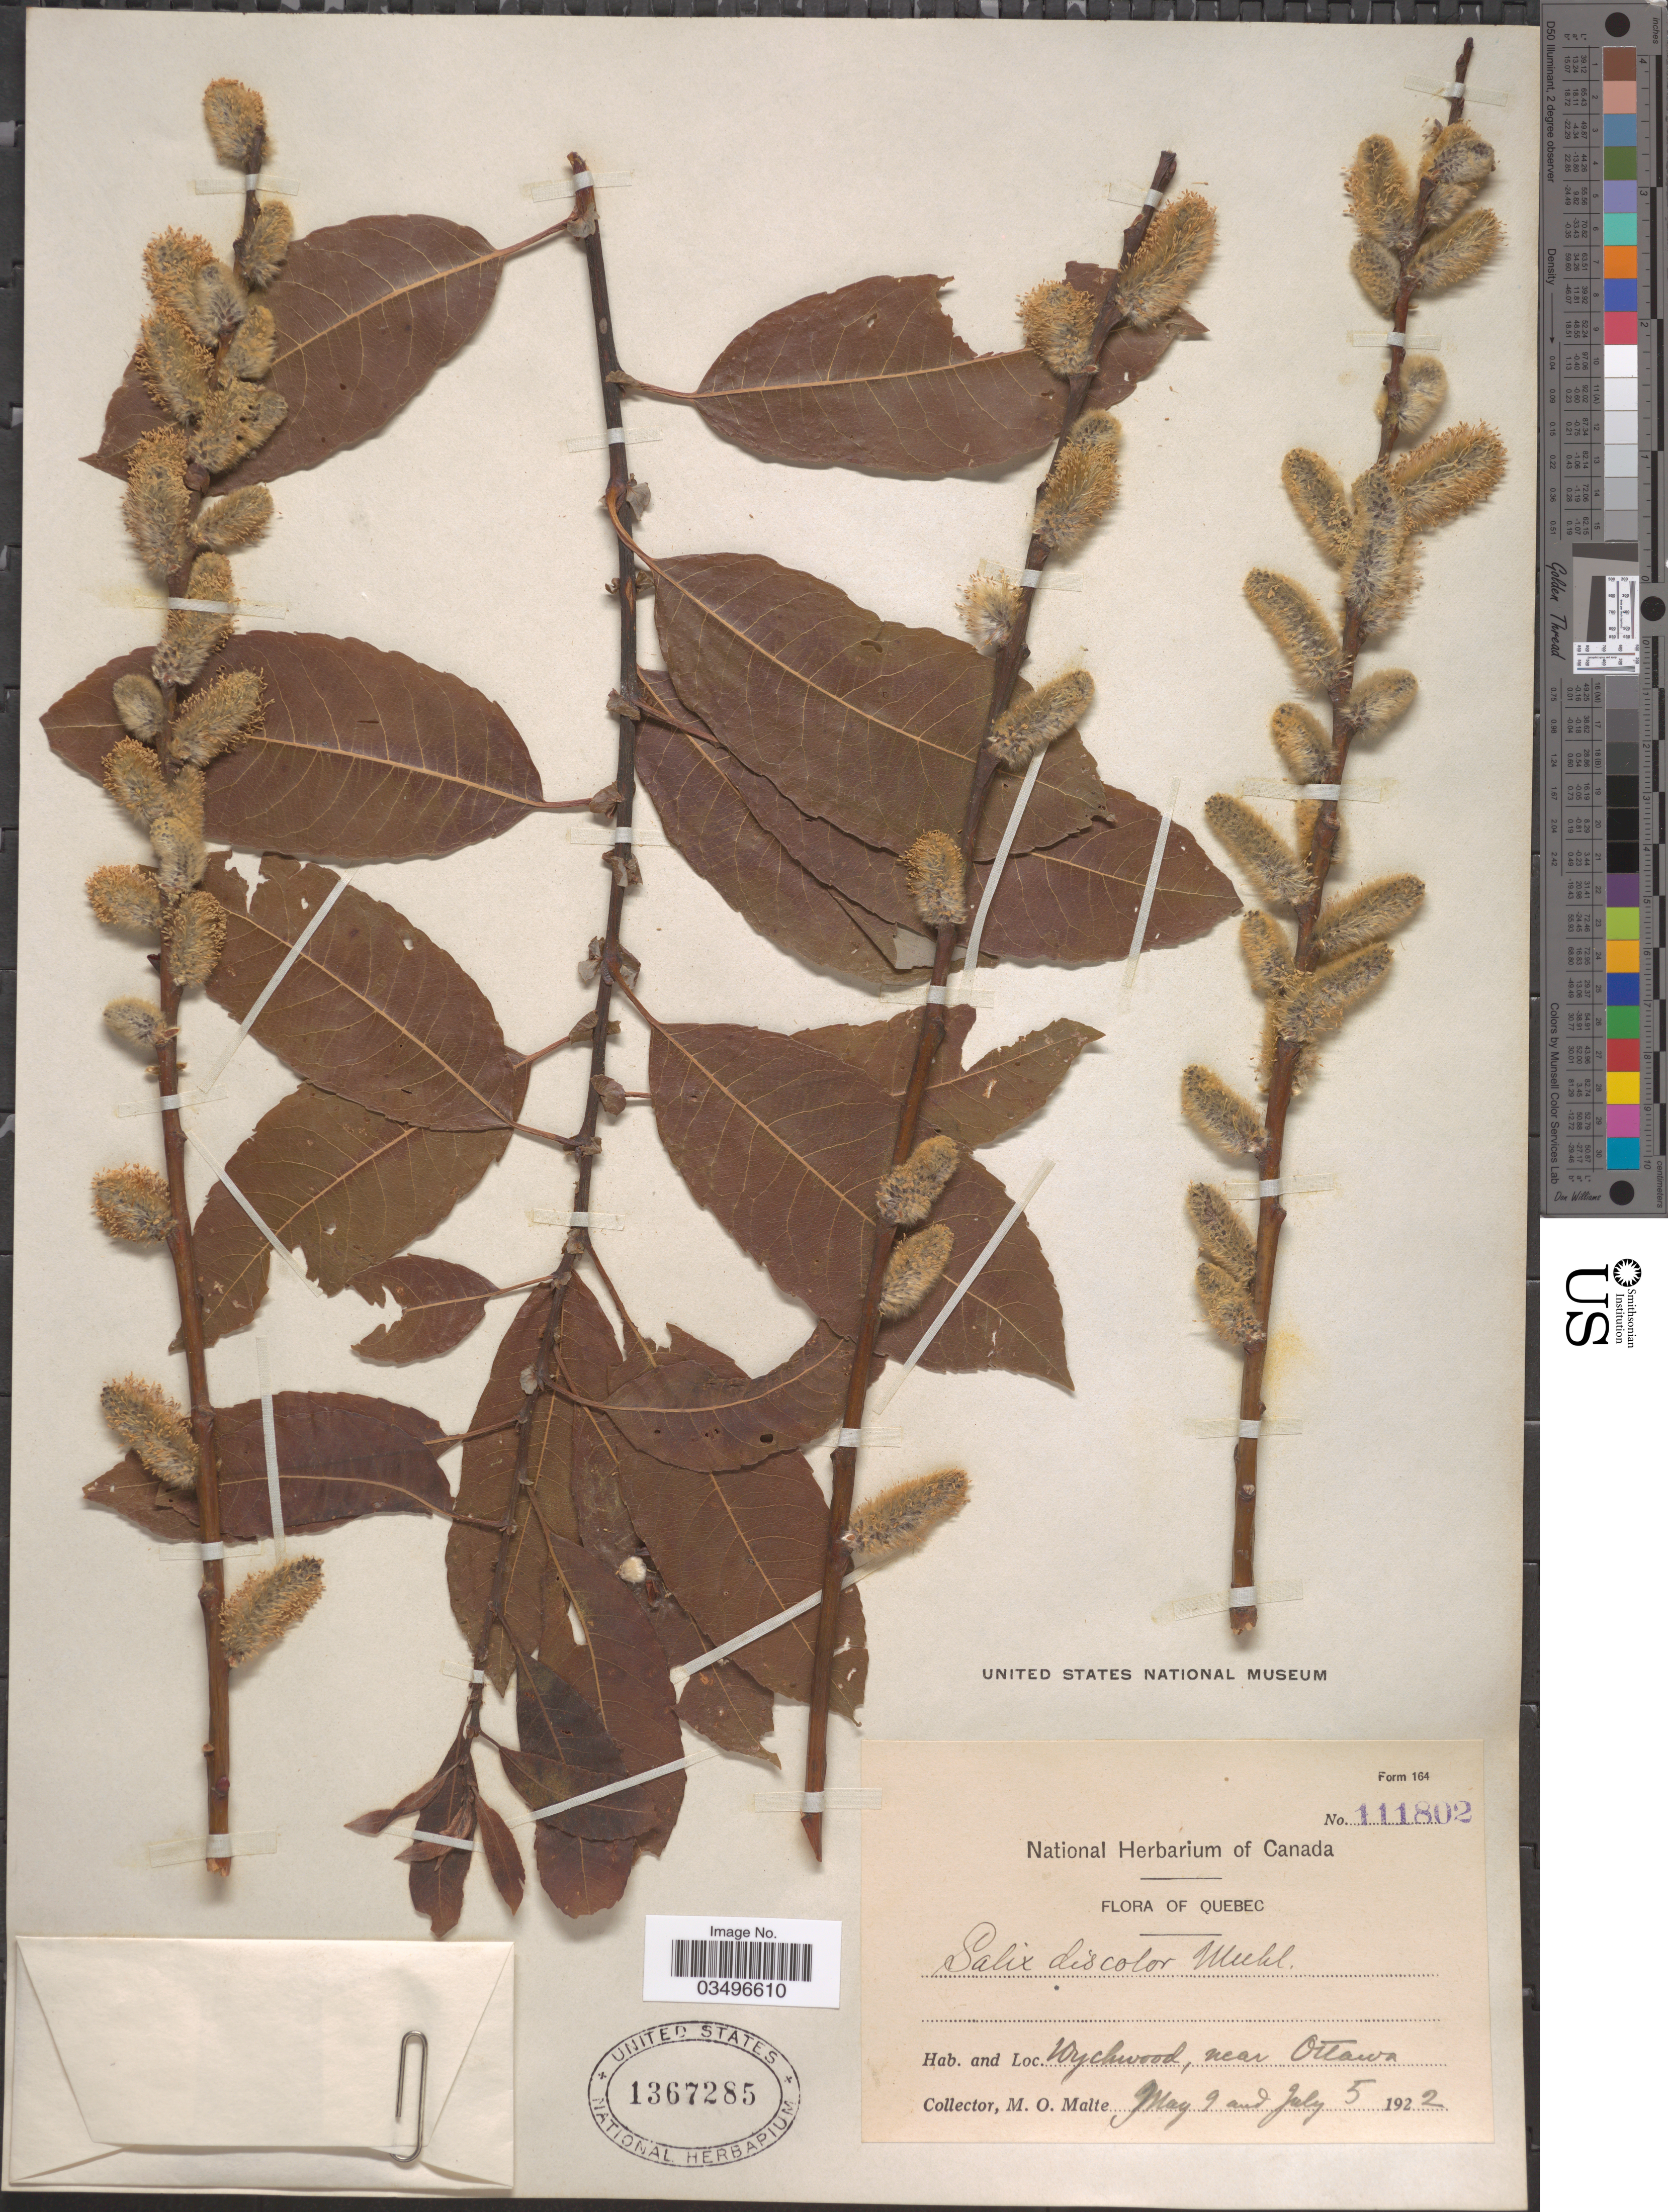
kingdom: Plantae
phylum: Tracheophyta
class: Magnoliopsida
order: Malpighiales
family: Salicaceae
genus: Salix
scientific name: Salix discolor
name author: Muhl.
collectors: M. O. Malte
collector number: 111802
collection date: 1922-05-09/1922-07-05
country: Canada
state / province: Quebec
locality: Wychwood, near Ottawa.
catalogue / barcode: US 1367285